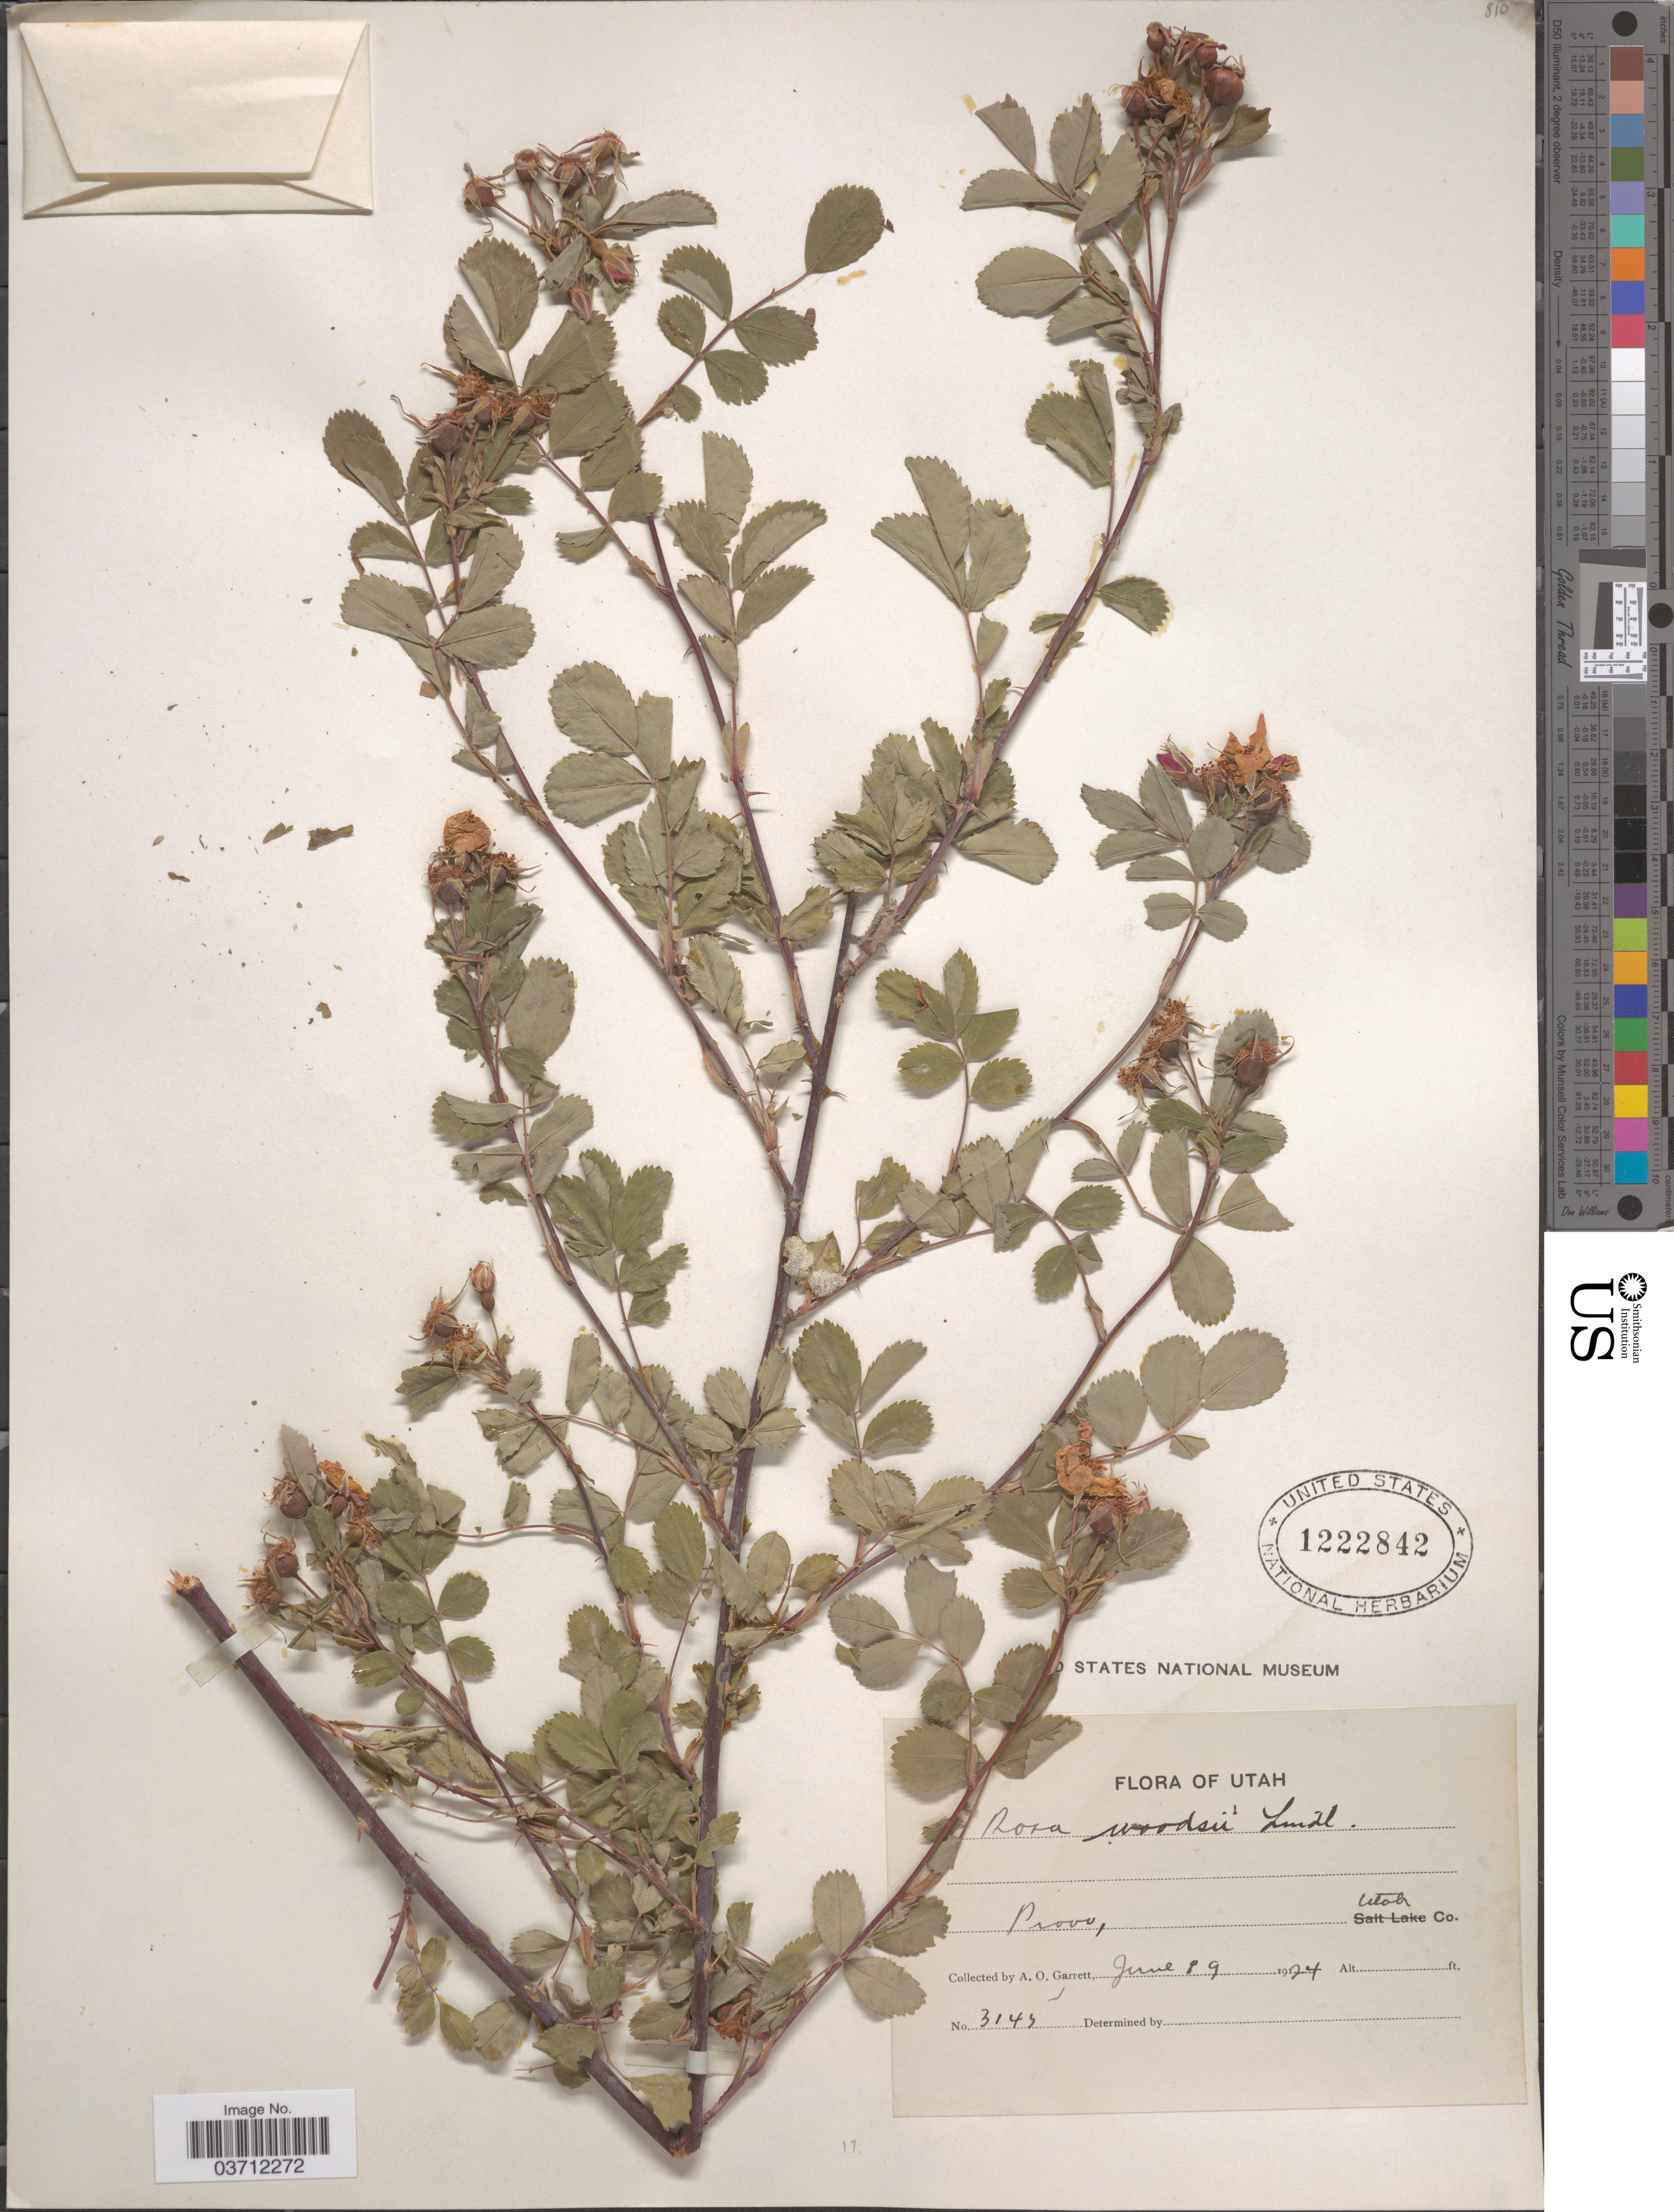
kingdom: Plantae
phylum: Tracheophyta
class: Magnoliopsida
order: Rosales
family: Rosaceae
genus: Rosa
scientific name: Rosa woodsii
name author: Lindl.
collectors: A. O. Garrett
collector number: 3143*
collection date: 1924-06-19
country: United States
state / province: Utah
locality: Provo, Utah Co.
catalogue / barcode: US 1222842